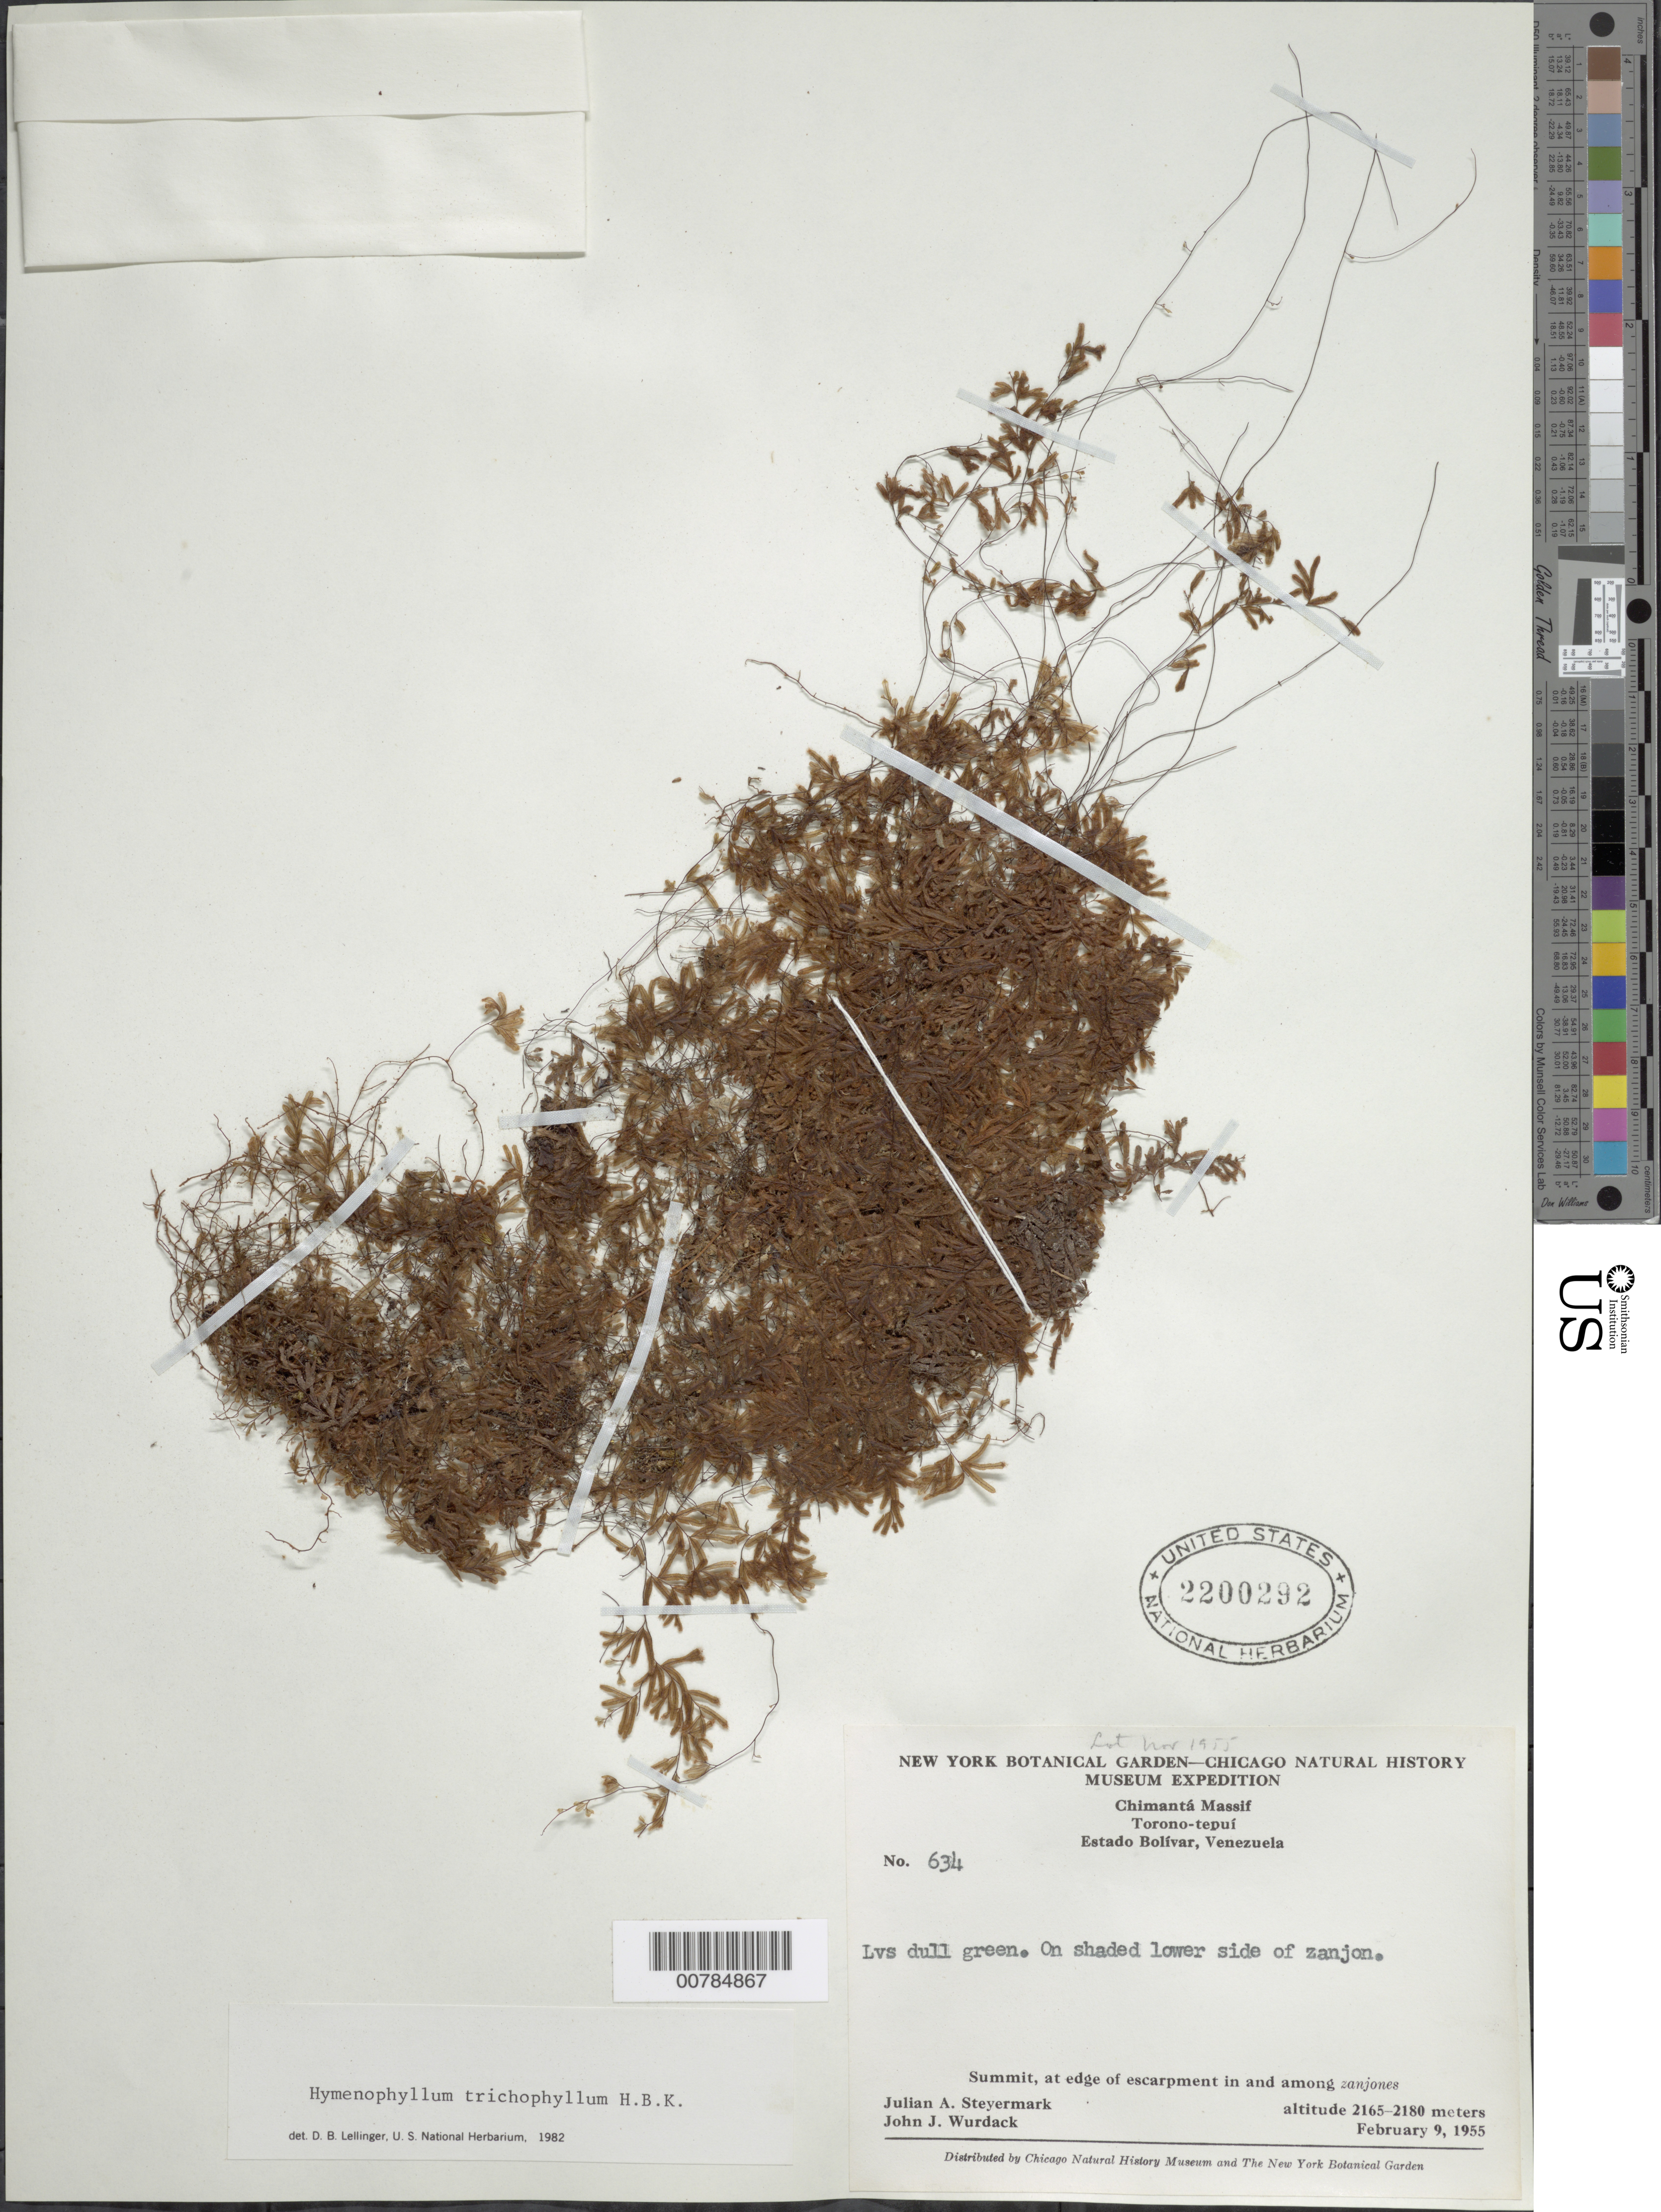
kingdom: Plantae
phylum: Tracheophyta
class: Polypodiopsida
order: Hymenophyllales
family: Hymenophyllaceae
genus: Hymenophyllum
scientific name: Hymenophyllum trichophyllum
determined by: Lellinger, David B., (BOT), Smithsonian Institution - National Museum of Natural History (UNITED STATES)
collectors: J. Steyermark & J. J. Wurdack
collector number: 55 634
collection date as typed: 9-Feb-55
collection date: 1955-02-09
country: Venezuela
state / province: Bolívar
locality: Chimantá Massif, Torono-tepuí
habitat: Summit. On shaded lower side of zanjon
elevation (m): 2165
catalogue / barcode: US 2200292